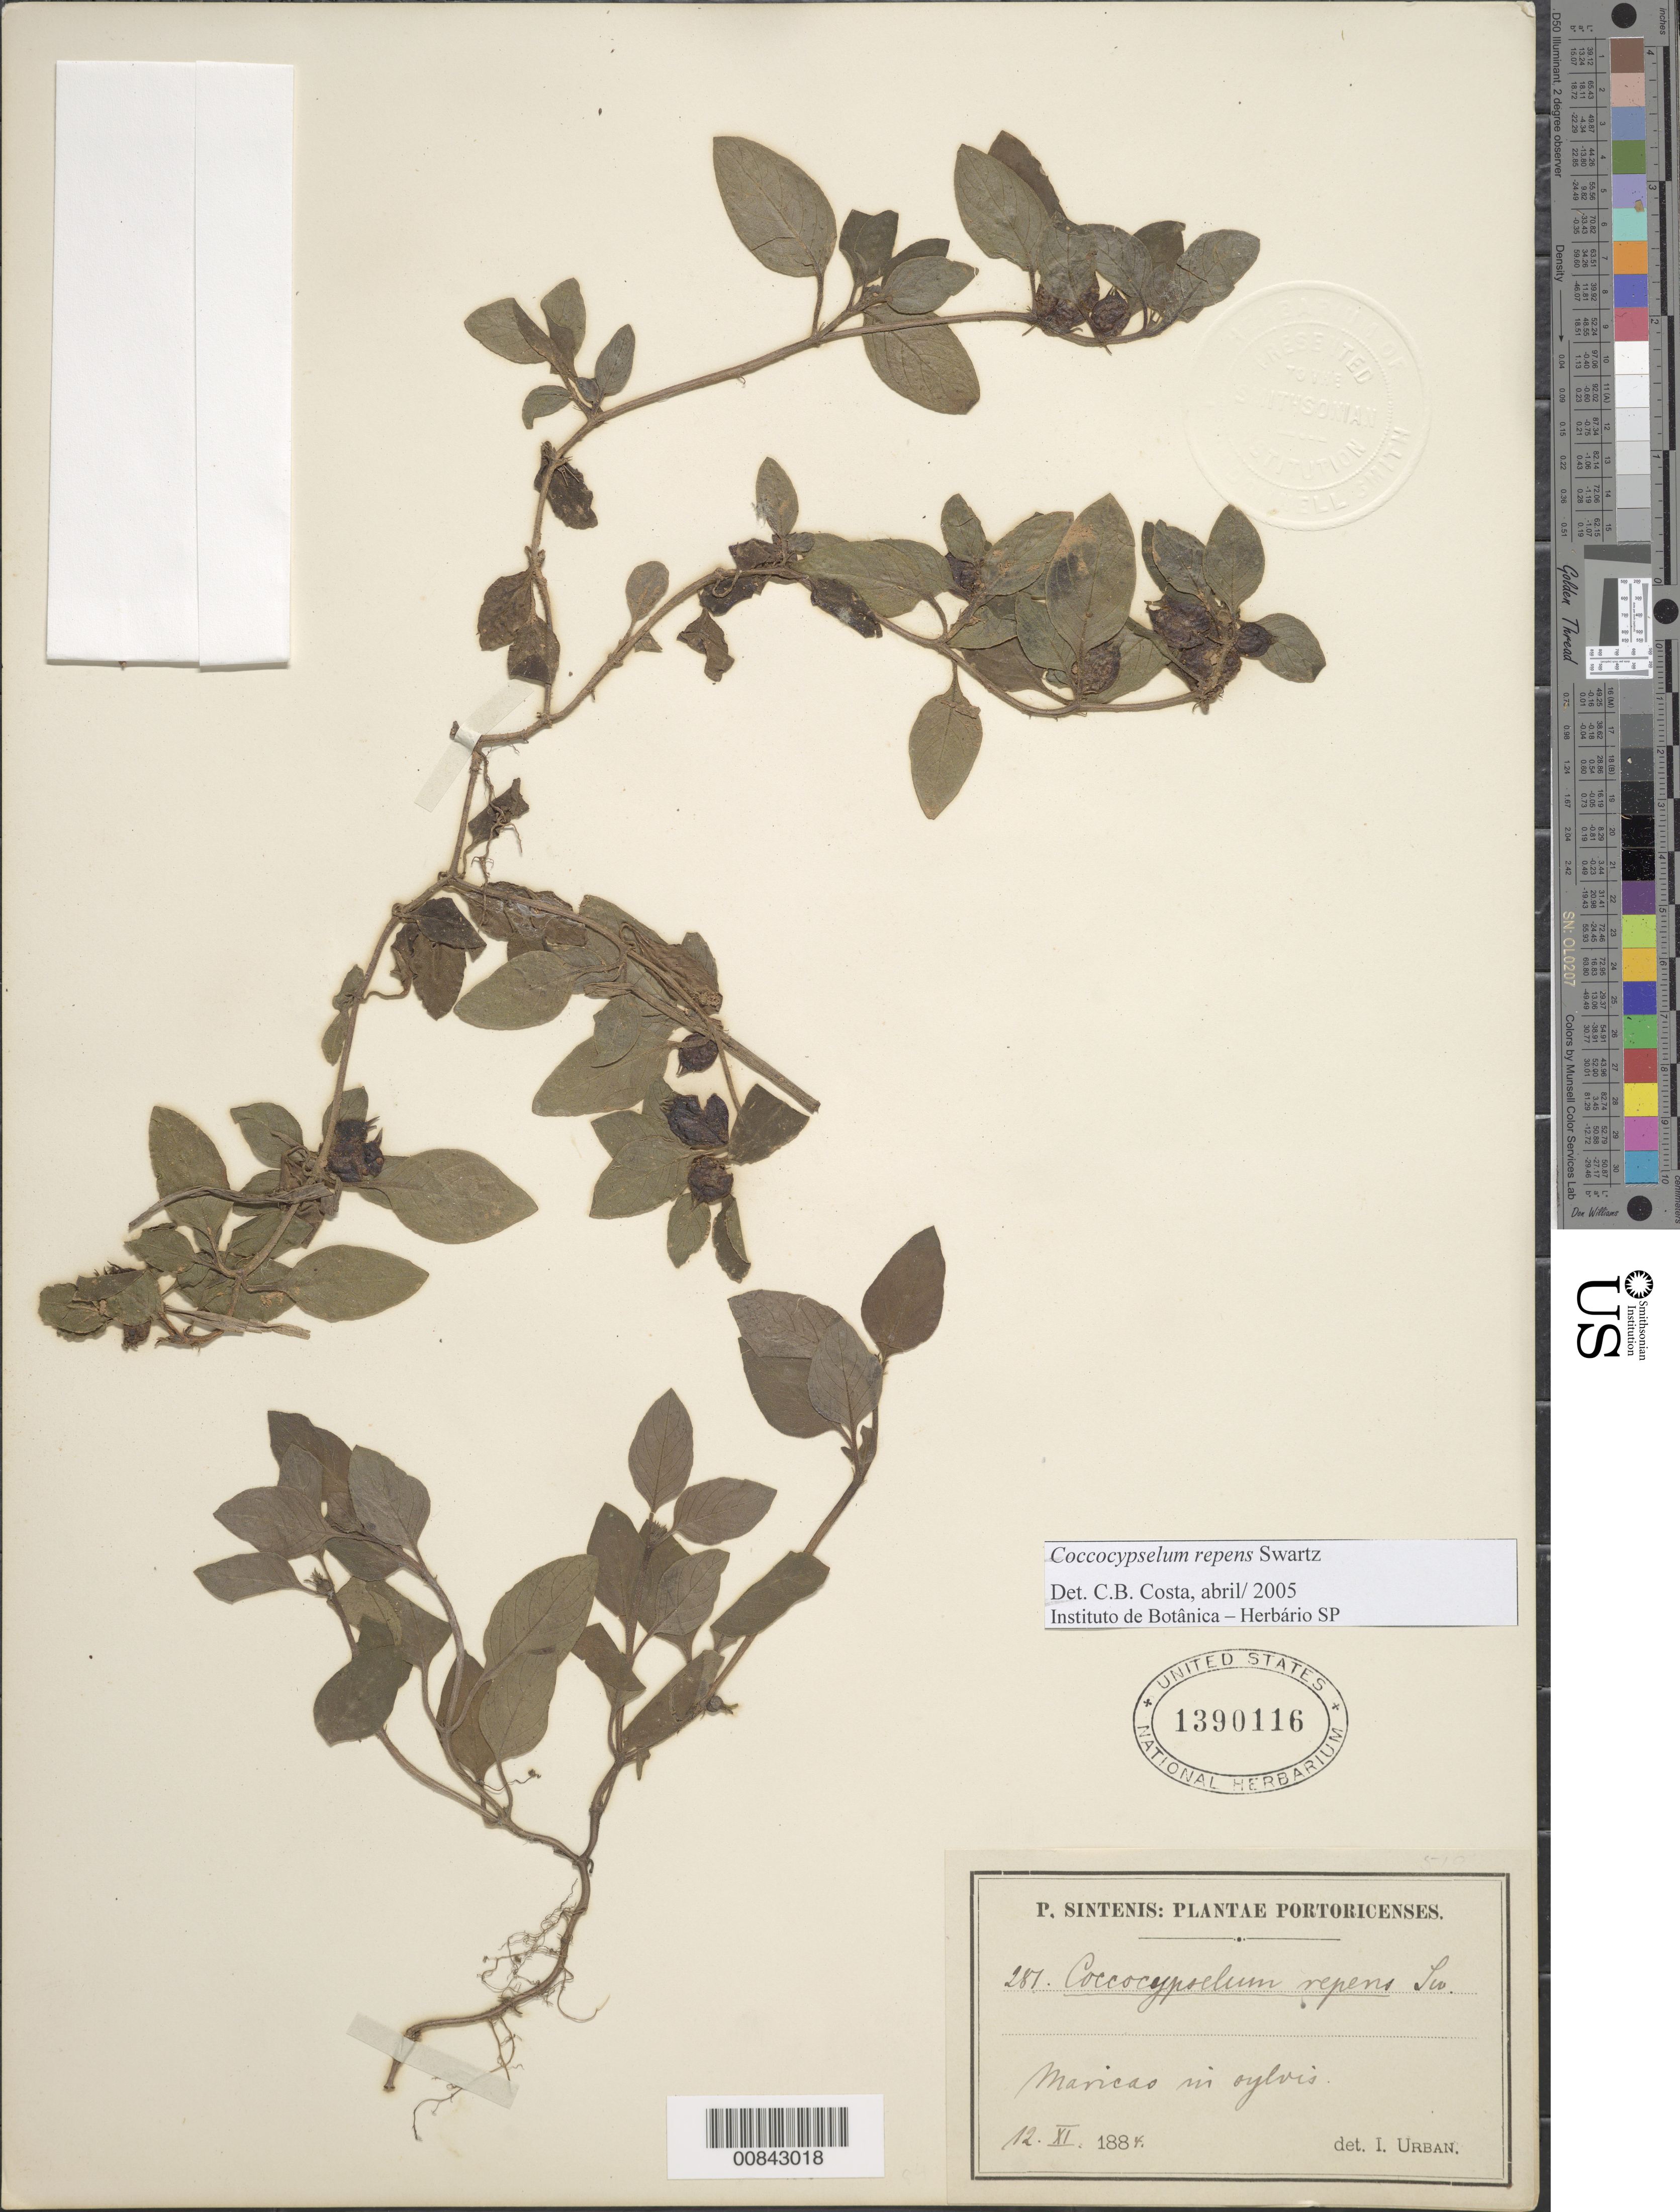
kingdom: Plantae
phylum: Tracheophyta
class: Magnoliopsida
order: Gentianales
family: Rubiaceae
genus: Coccocypselum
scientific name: Coccocypselum repens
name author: Sw.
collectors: P. Sintenis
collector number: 281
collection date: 1884-11-12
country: Puerto Rico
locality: Portoricenses, Maricao in sylvis.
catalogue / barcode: US 1390116